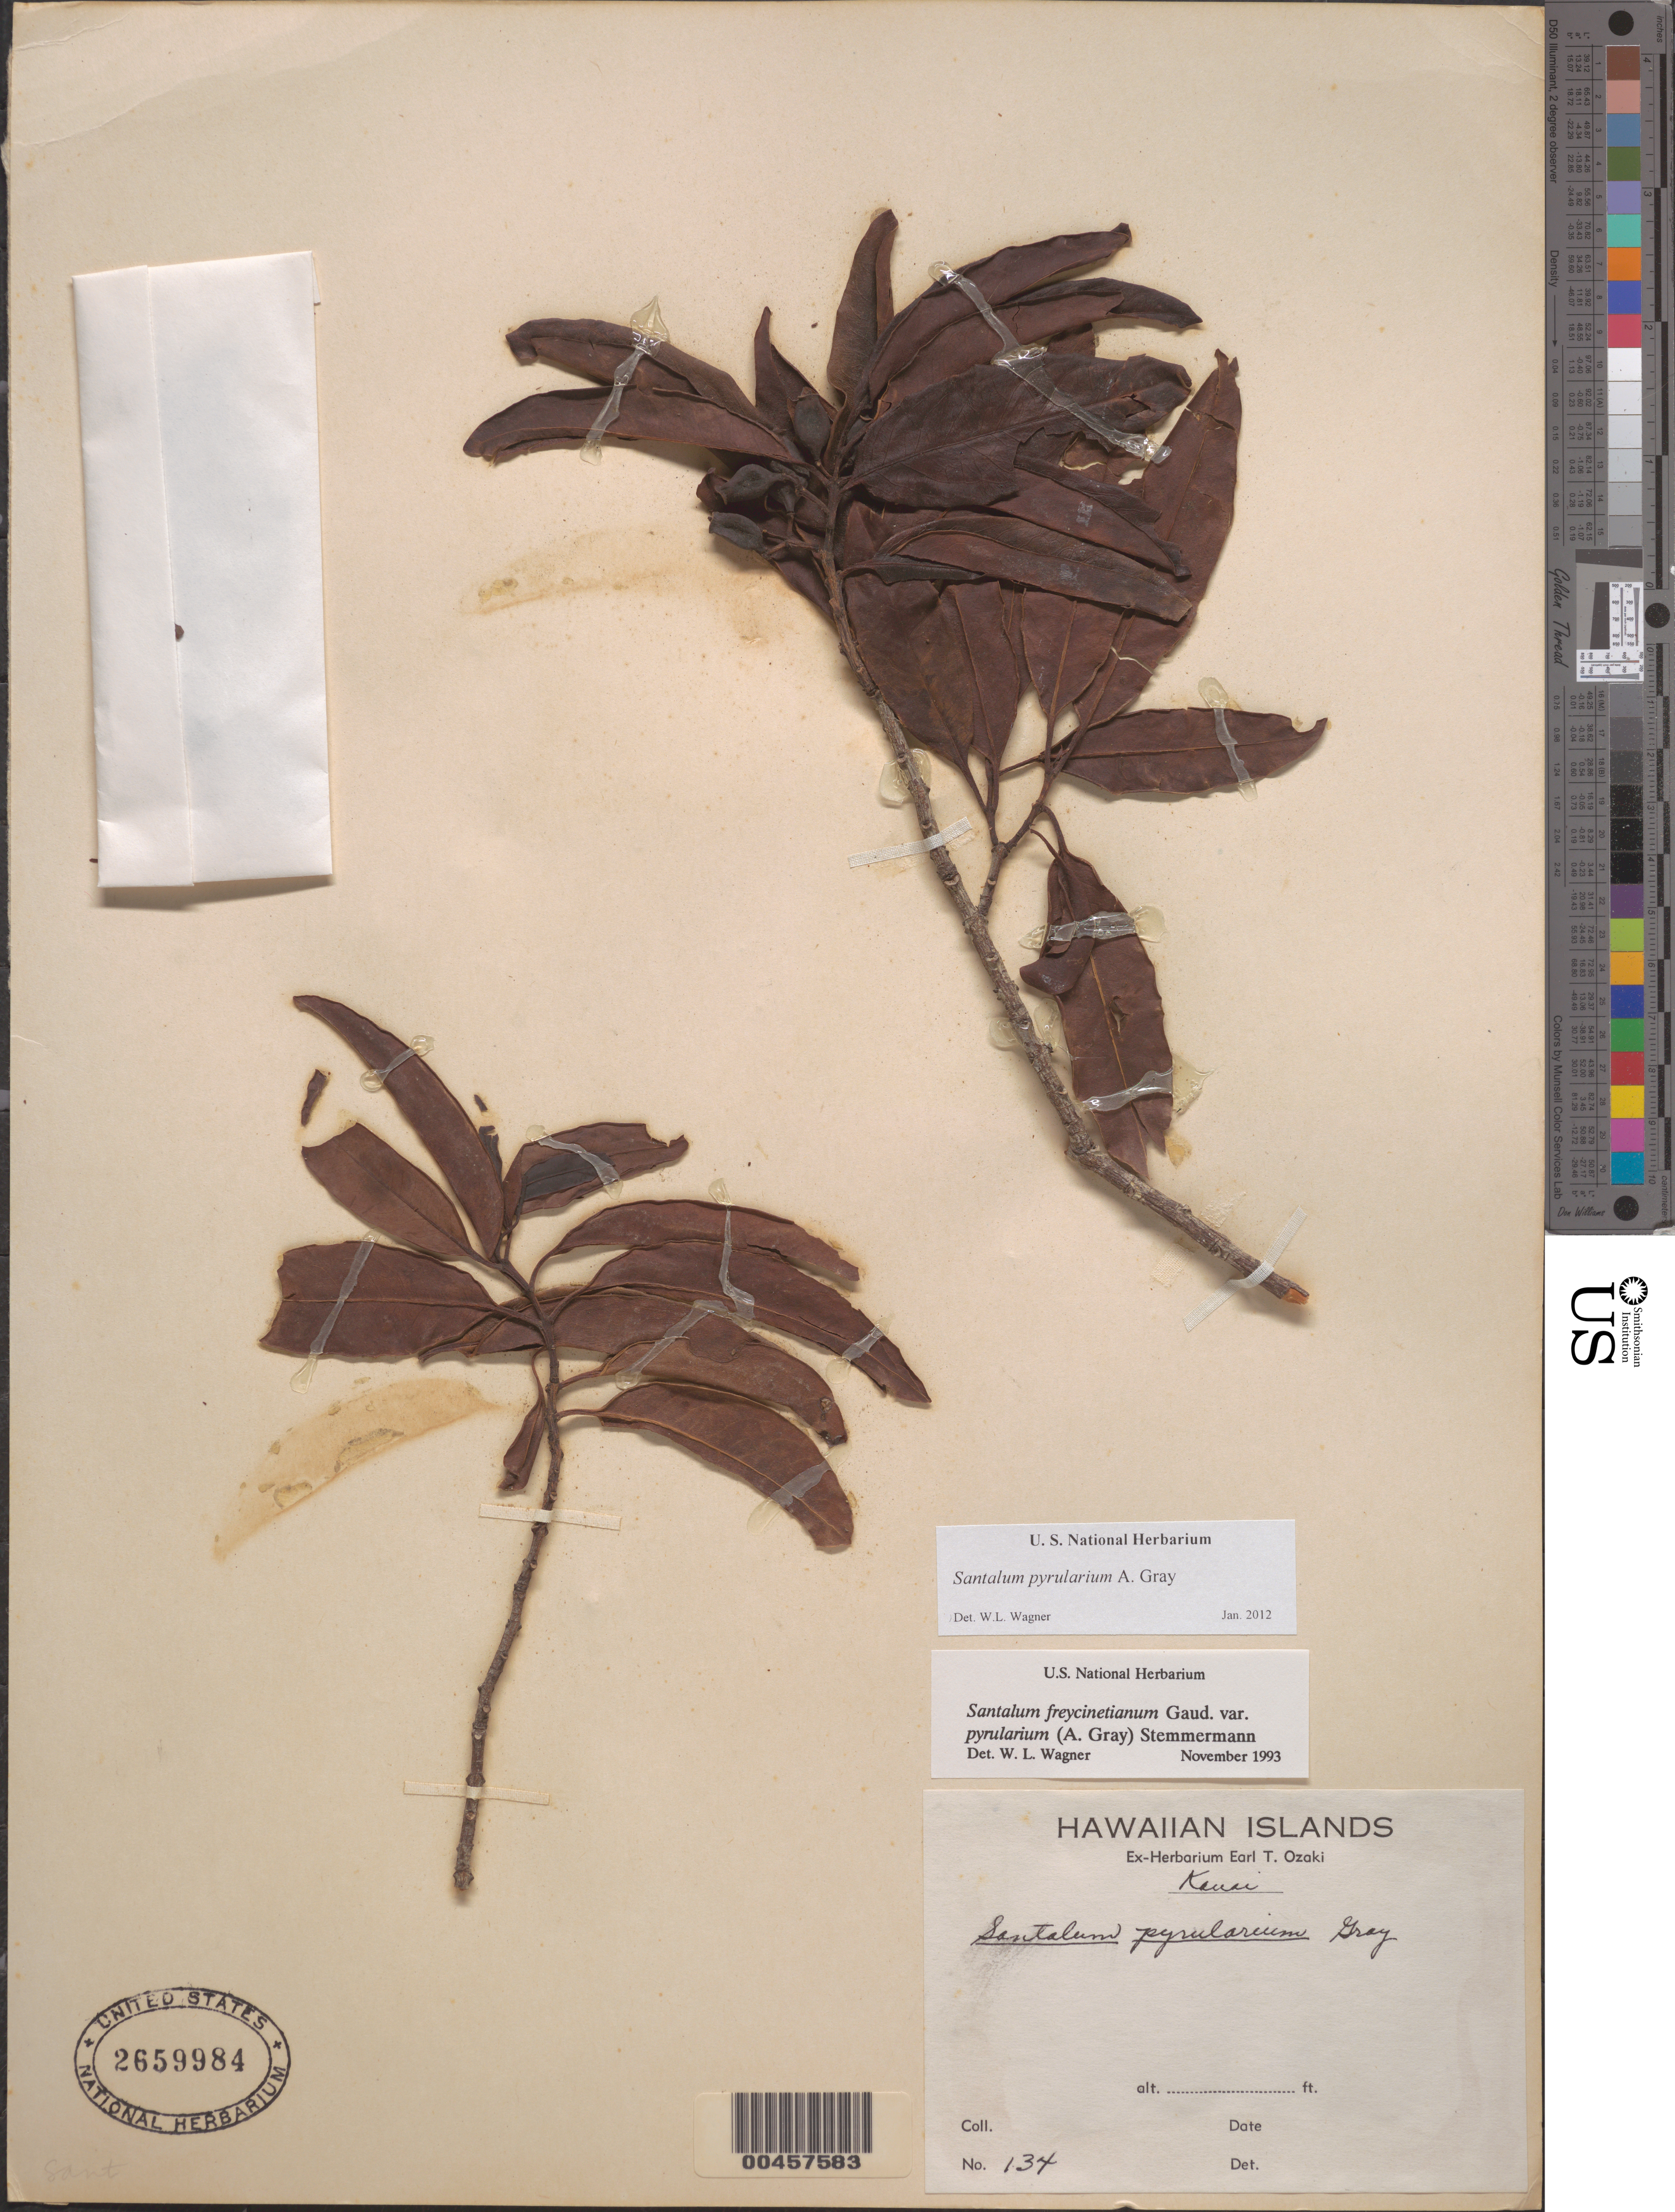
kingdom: Plantae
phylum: Tracheophyta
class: Magnoliopsida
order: Santalales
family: Santalaceae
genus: Santalum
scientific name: Santalum pyrularium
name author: A. Gray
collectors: E. Ozaki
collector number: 134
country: United States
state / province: Hawaii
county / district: Kauai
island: Kaua'i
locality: Hawaiian Islands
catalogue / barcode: US 2659984